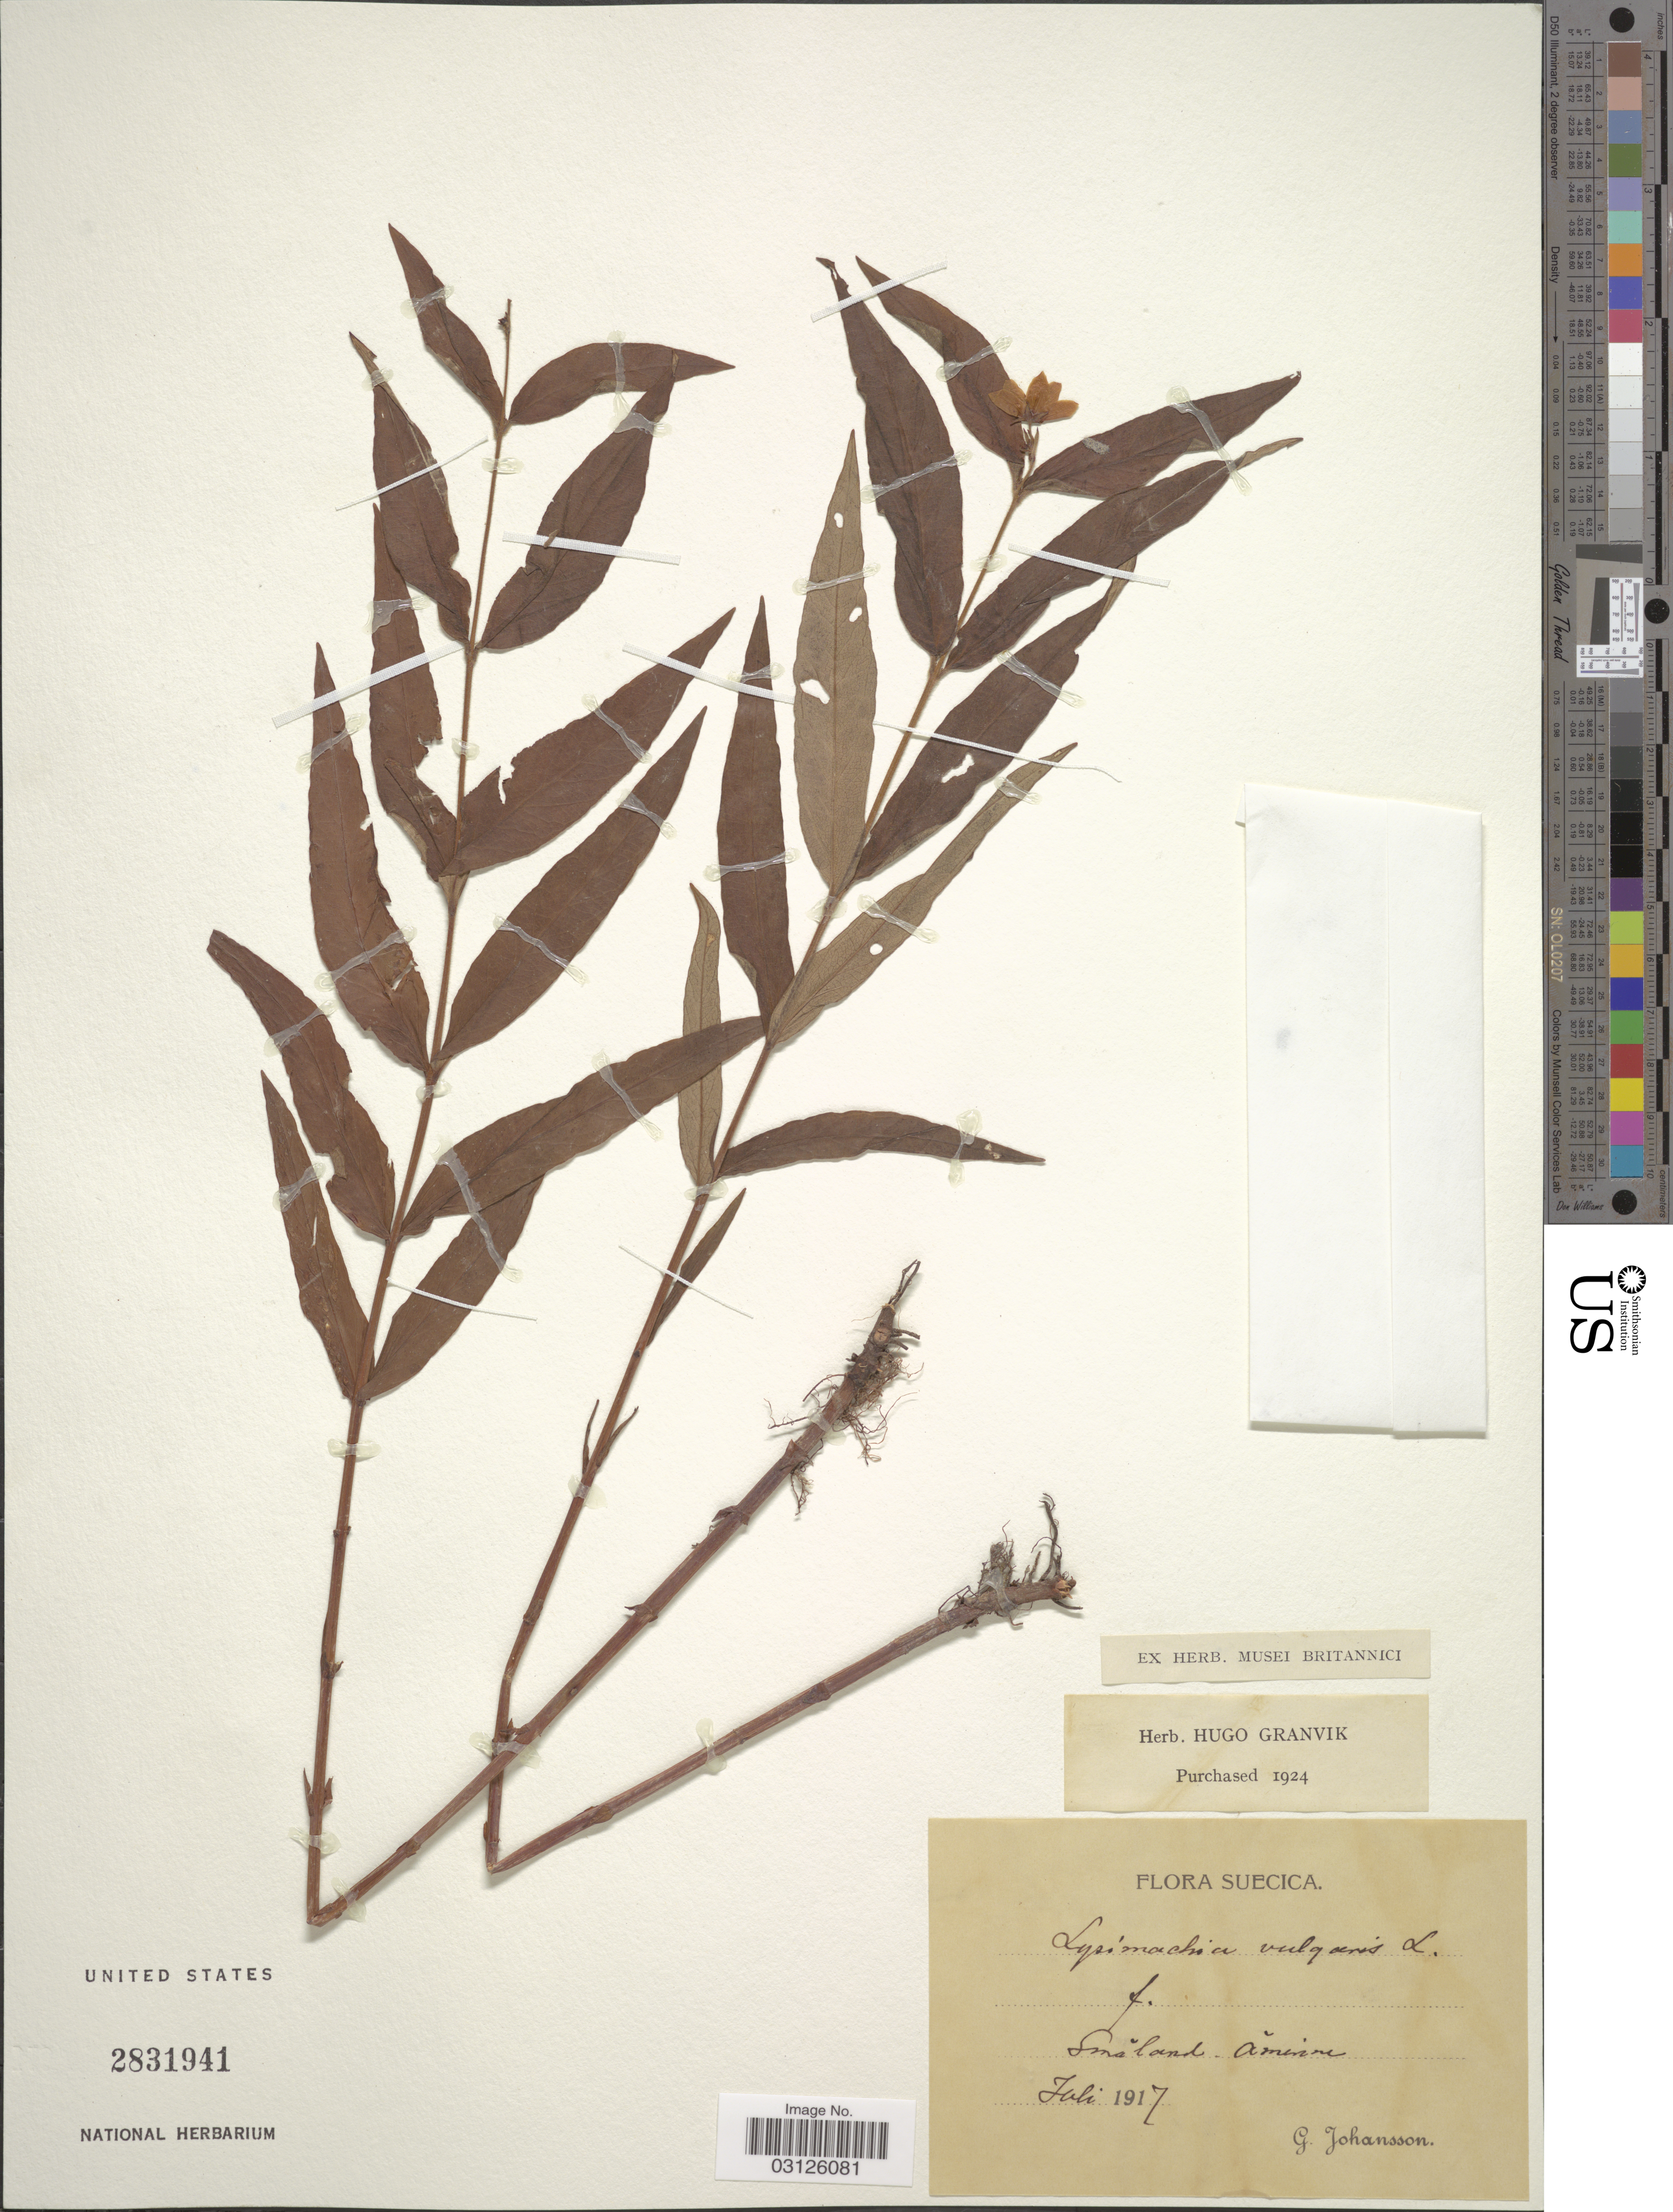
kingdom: Plantae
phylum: Tracheophyta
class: Magnoliopsida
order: Ericales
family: Primulaceae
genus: Lysimachia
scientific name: Lysimachia thyrsiflora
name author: L.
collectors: G. Johansson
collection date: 1917-07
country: Sweden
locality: Smaland, Amarne [interpreted].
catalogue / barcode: US 2831941